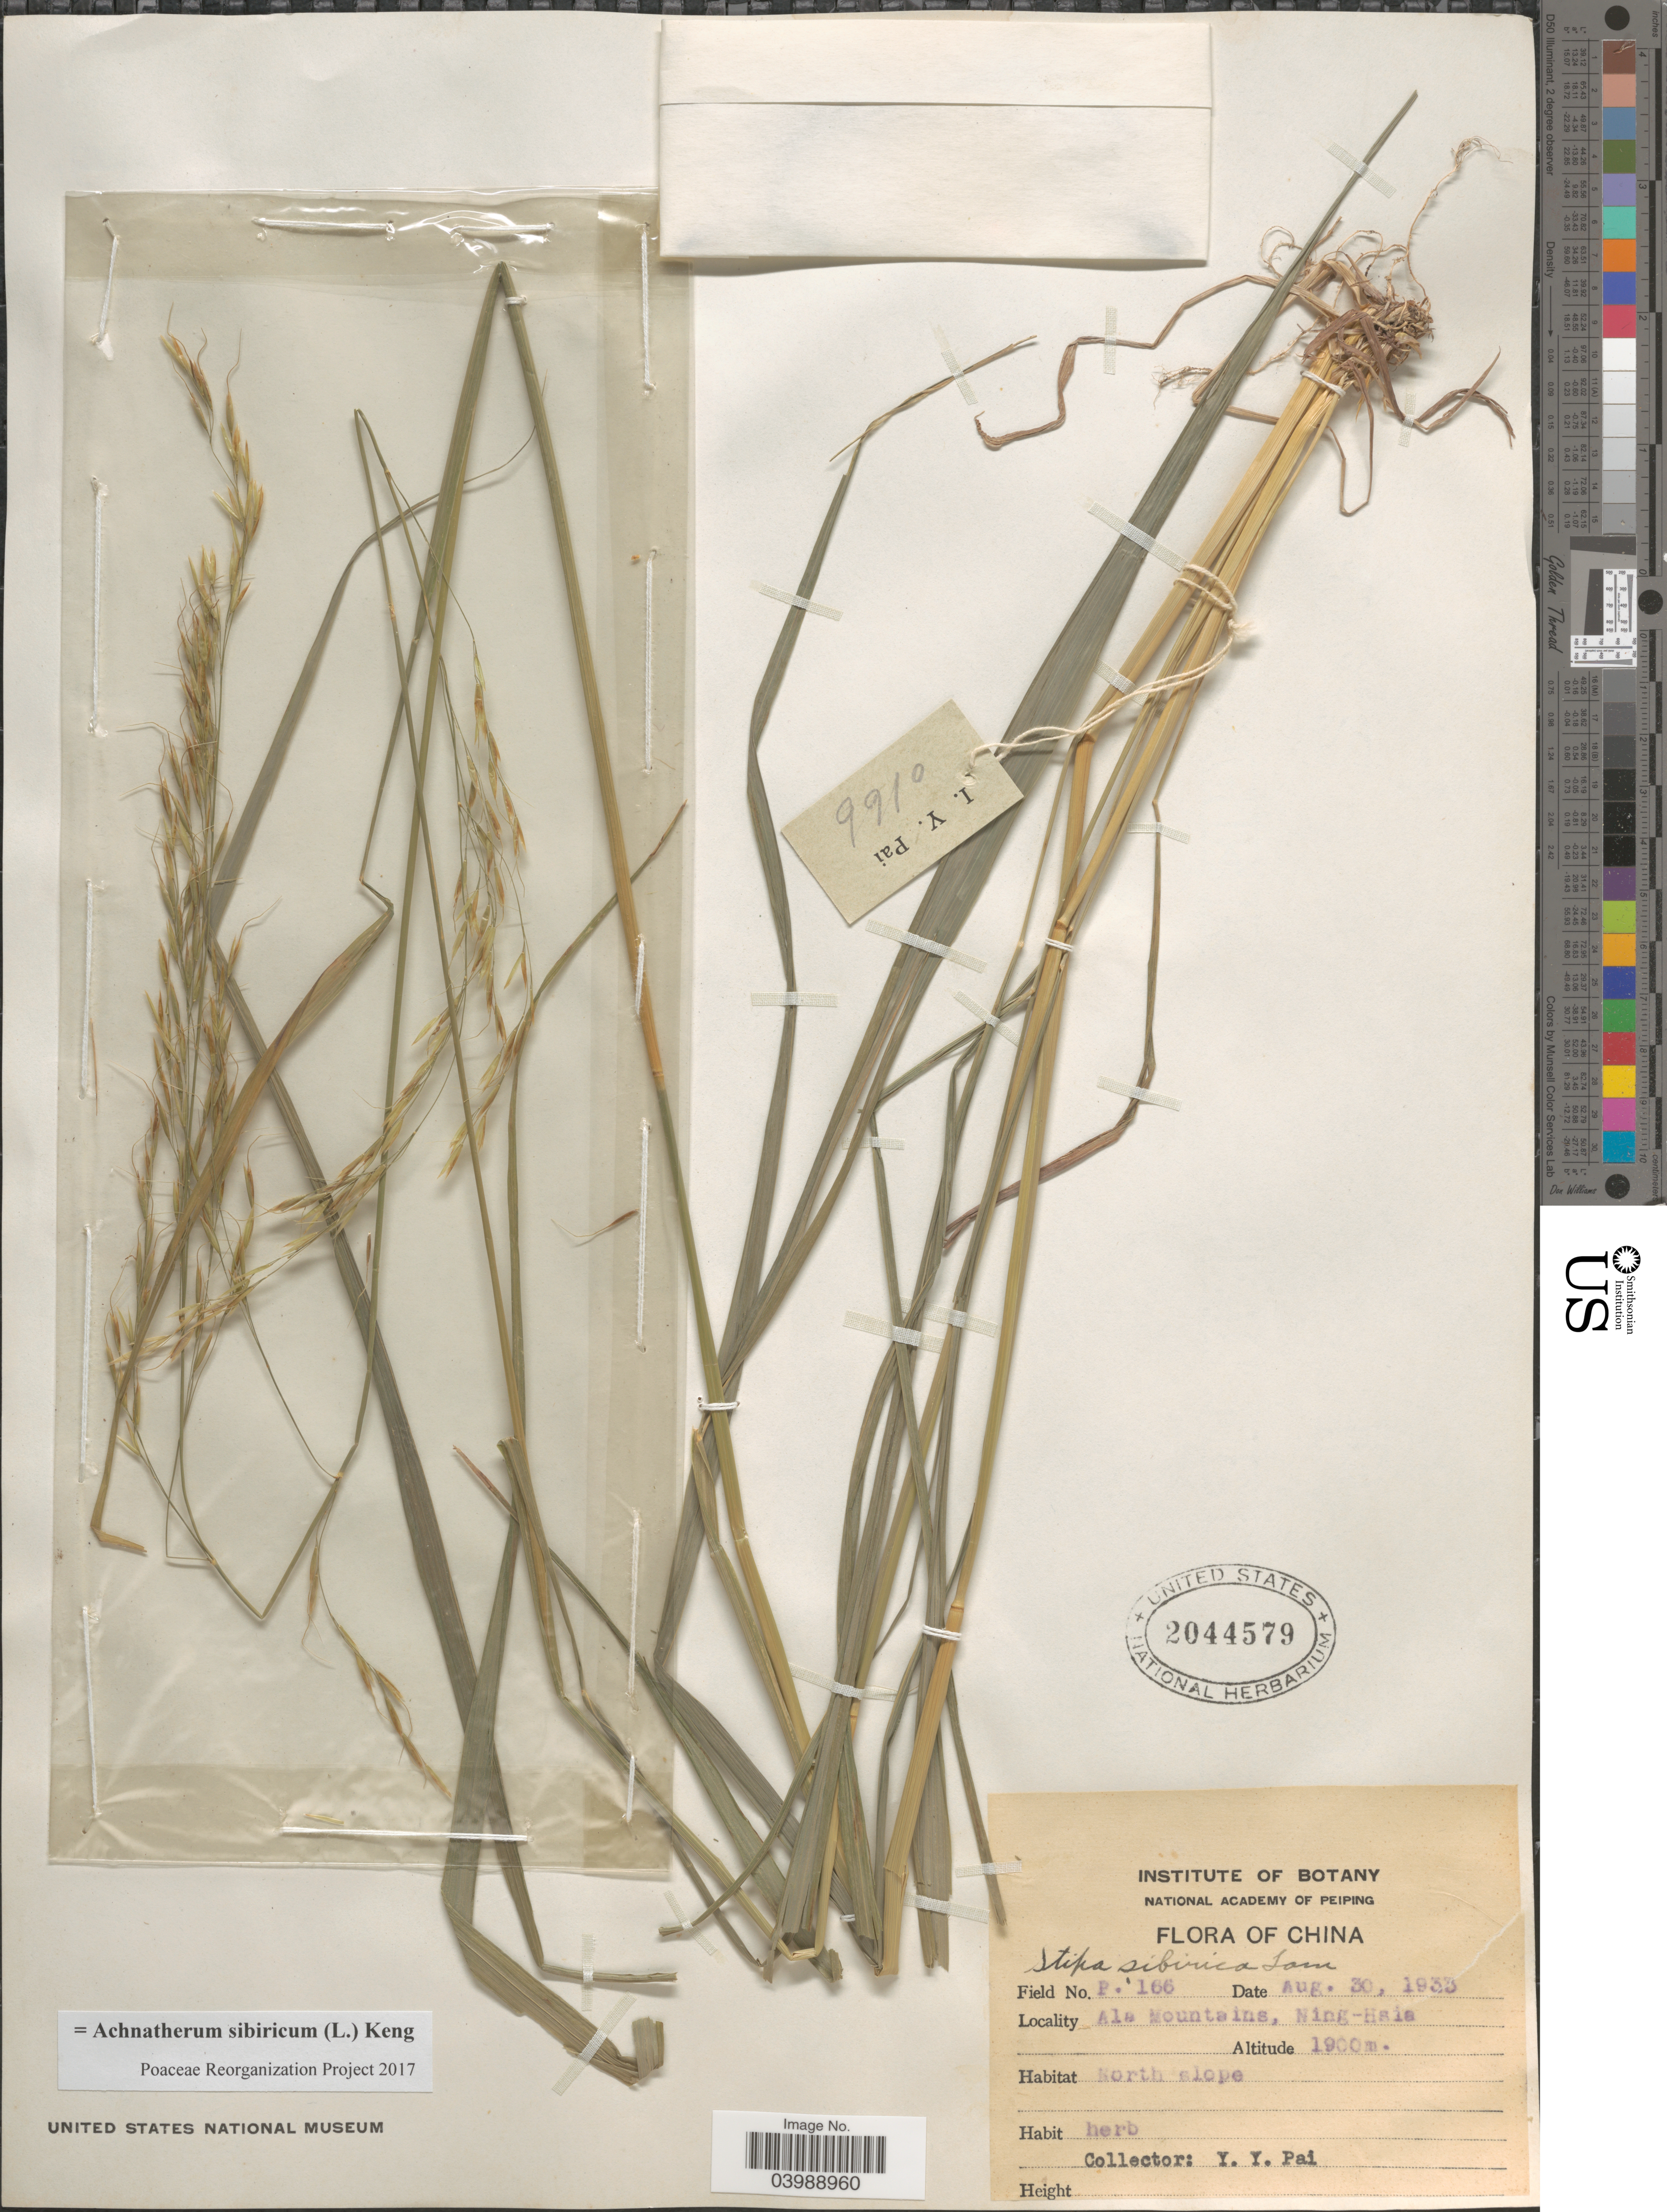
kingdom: Plantae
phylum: Tracheophyta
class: Liliopsida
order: Poales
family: Poaceae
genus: Achnatherum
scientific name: Achnatherum sibiricum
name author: (L.) Keng ex Tzvelev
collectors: Y. Pai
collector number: P166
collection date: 1933-08-30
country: China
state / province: Ningxia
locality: Ala Mountains, Ning-Hsia. North slope.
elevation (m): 1900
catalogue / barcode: US 2044579